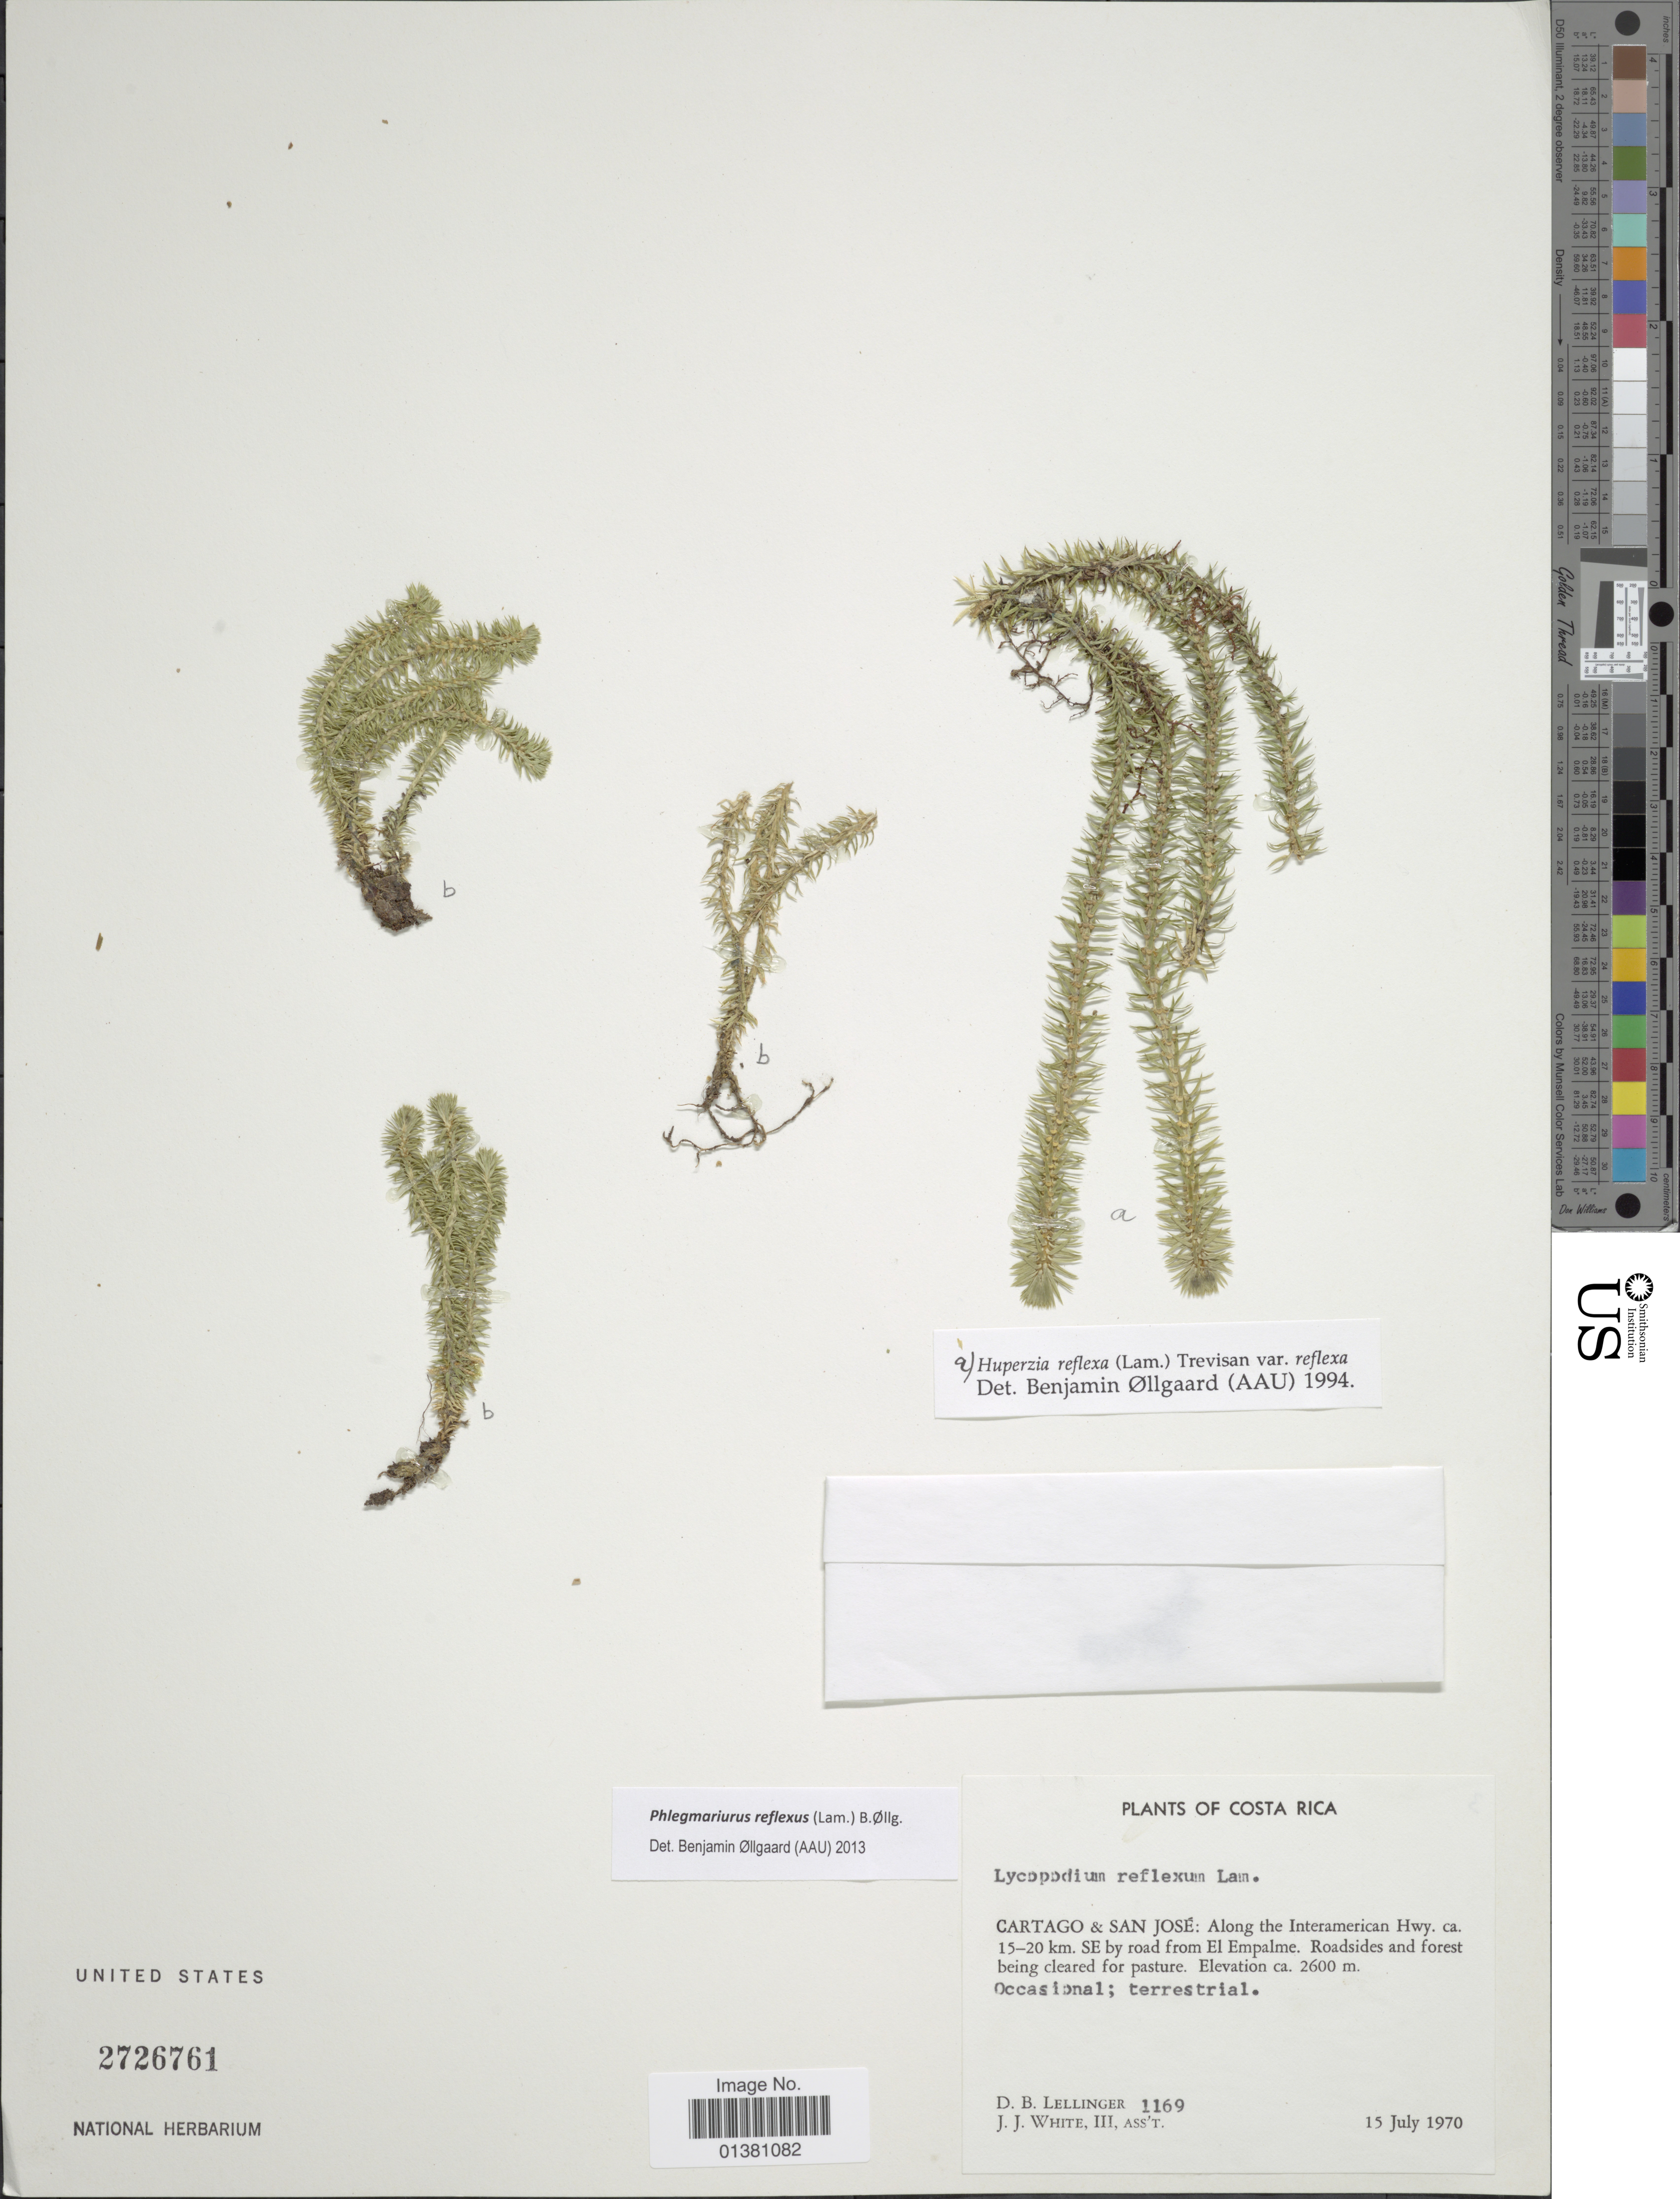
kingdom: Plantae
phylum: Tracheophyta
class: Lycopodiopsida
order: Lycopodiales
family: Lycopodiaceae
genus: Phlegmariurus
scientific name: Phlegmariurus reflexus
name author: (Lam.) B. Øllg.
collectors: D. B. Lellinger & J. J. White III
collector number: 1169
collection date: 1970-07-15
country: Costa Rica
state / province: Cartago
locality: San José: Along the Interamerican Hwy. ca. 15-20 km SE by road from El Empalme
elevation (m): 2600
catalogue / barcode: US 2726761